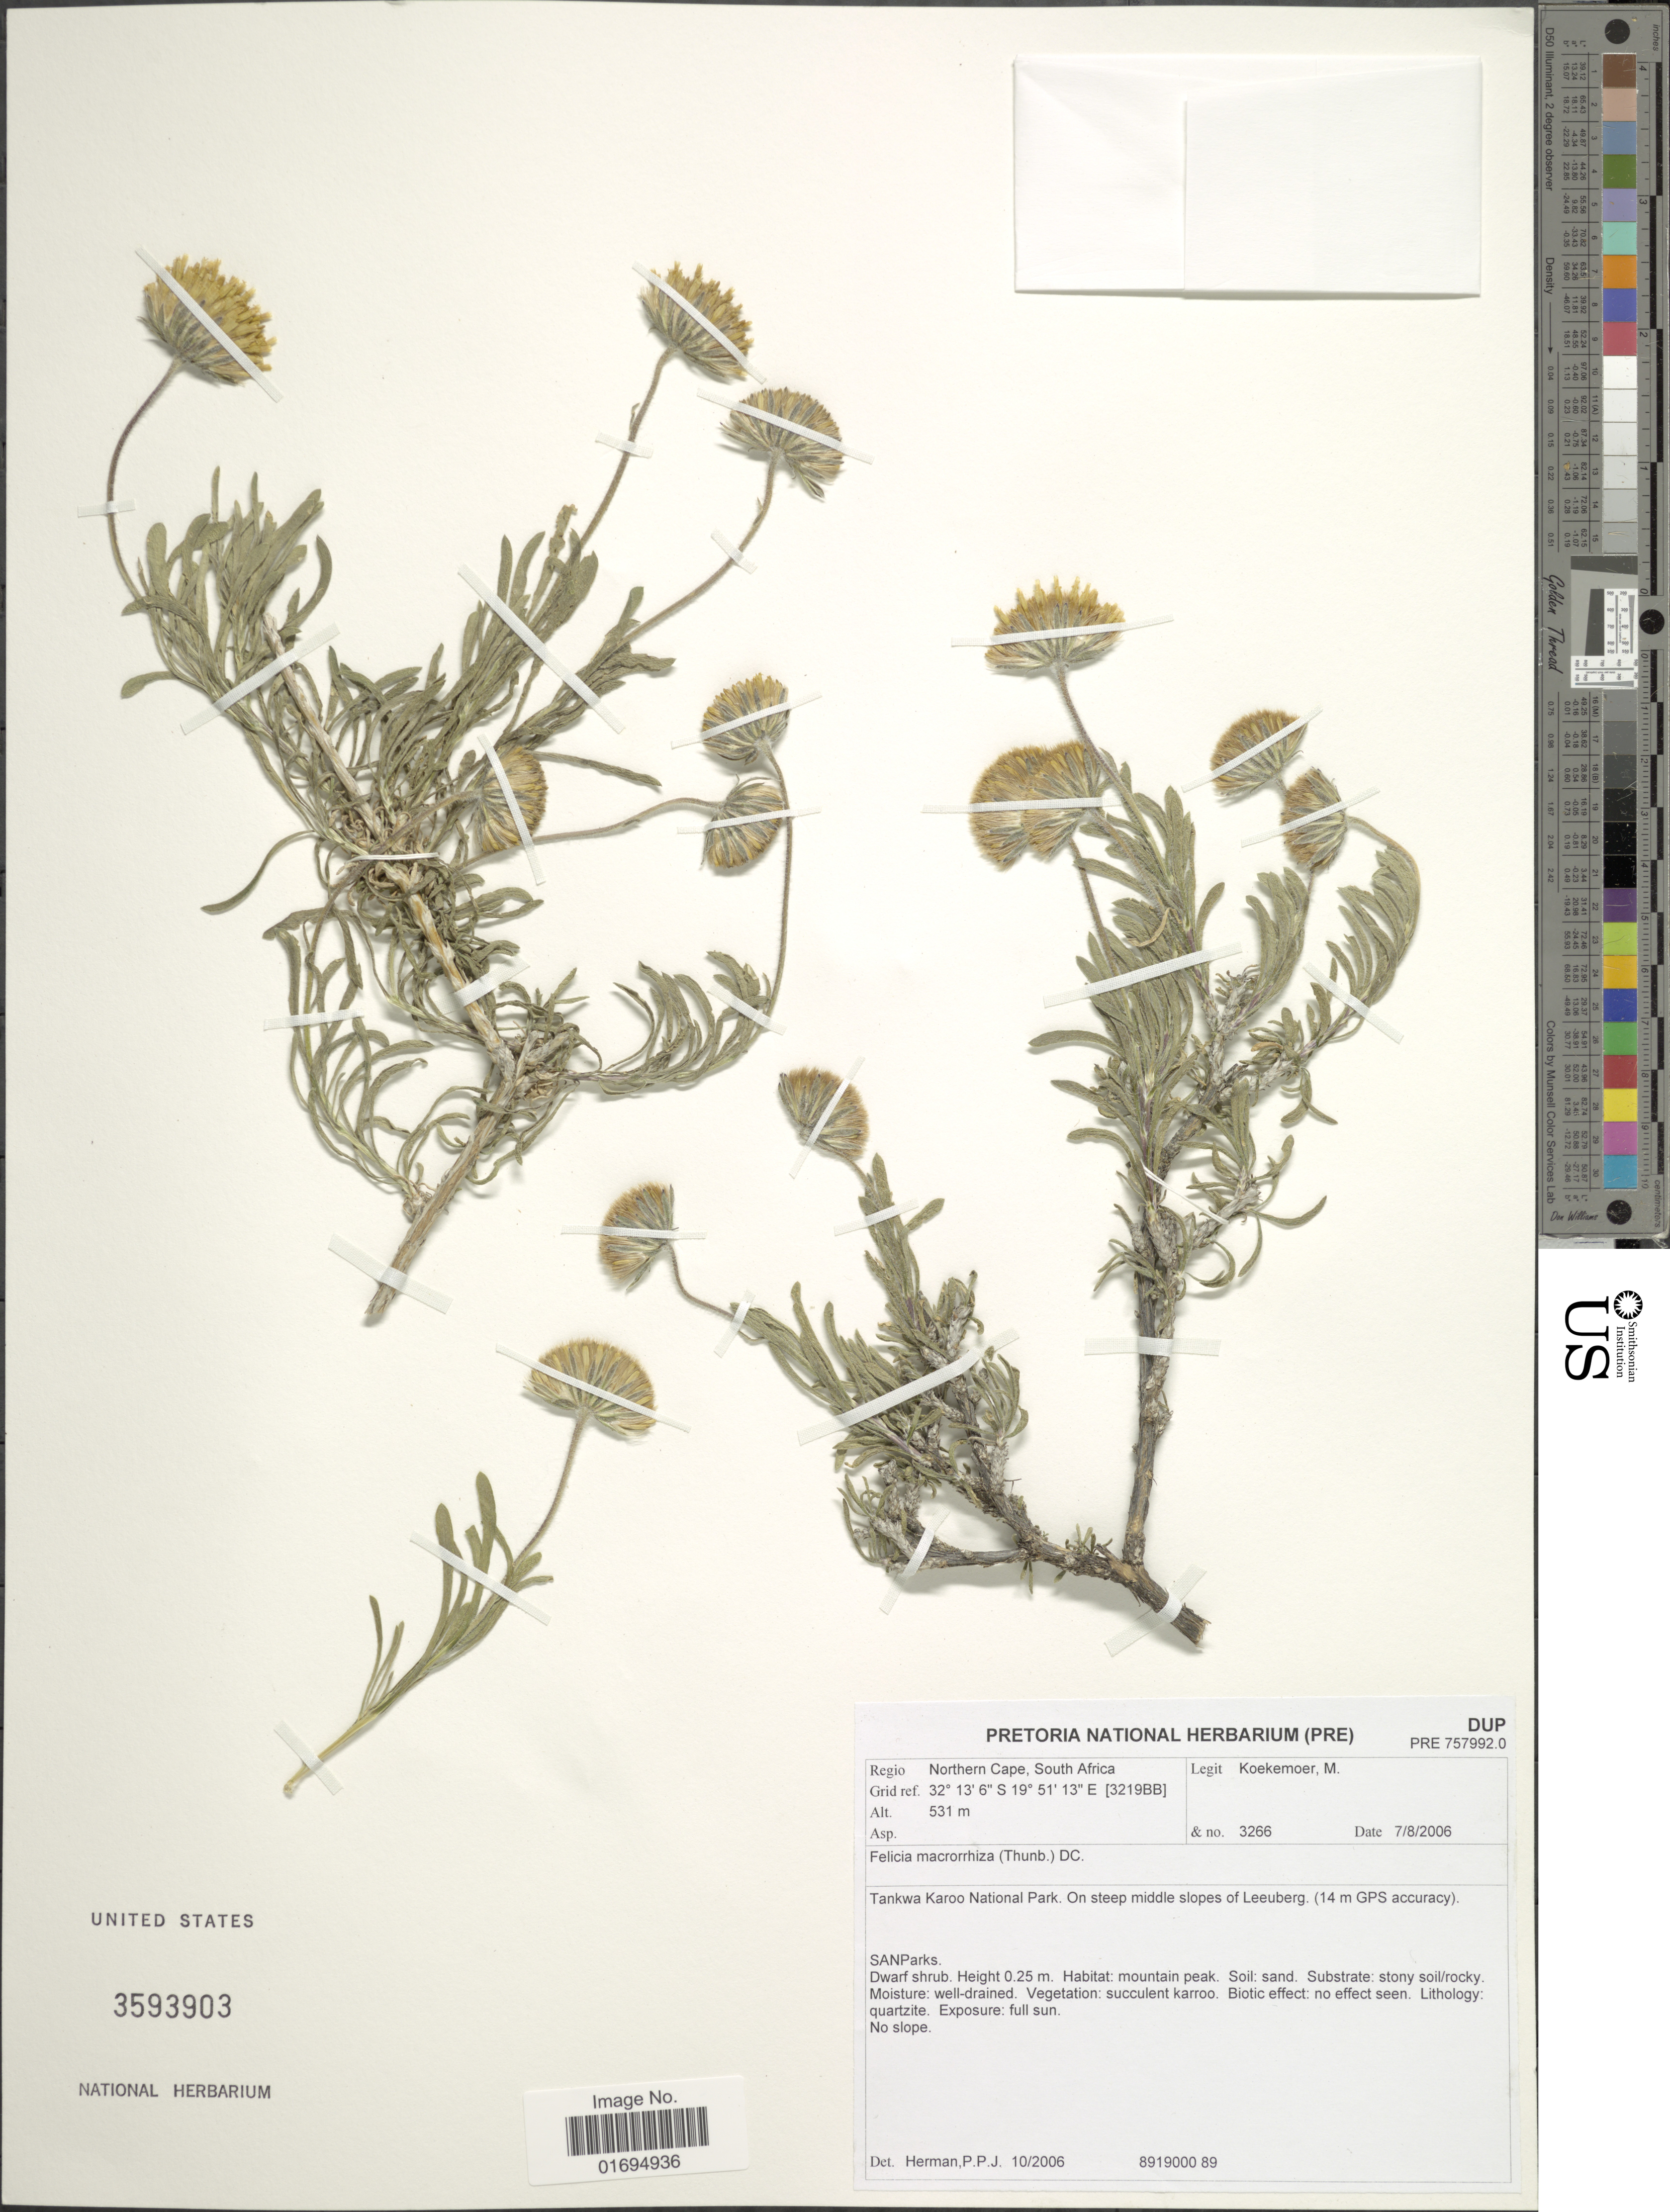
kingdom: Plantae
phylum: Tracheophyta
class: Magnoliopsida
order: Asterales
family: Asteraceae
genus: Felicia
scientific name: Felicia macrorrhiza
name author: (Thunb.) DC.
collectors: M. Koekemoer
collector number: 3266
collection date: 2006-08-07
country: South Africa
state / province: Northern Cape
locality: Tankwa Karoo National Park, on steep middle slopes of Leeuberg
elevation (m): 531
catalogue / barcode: US 3593903